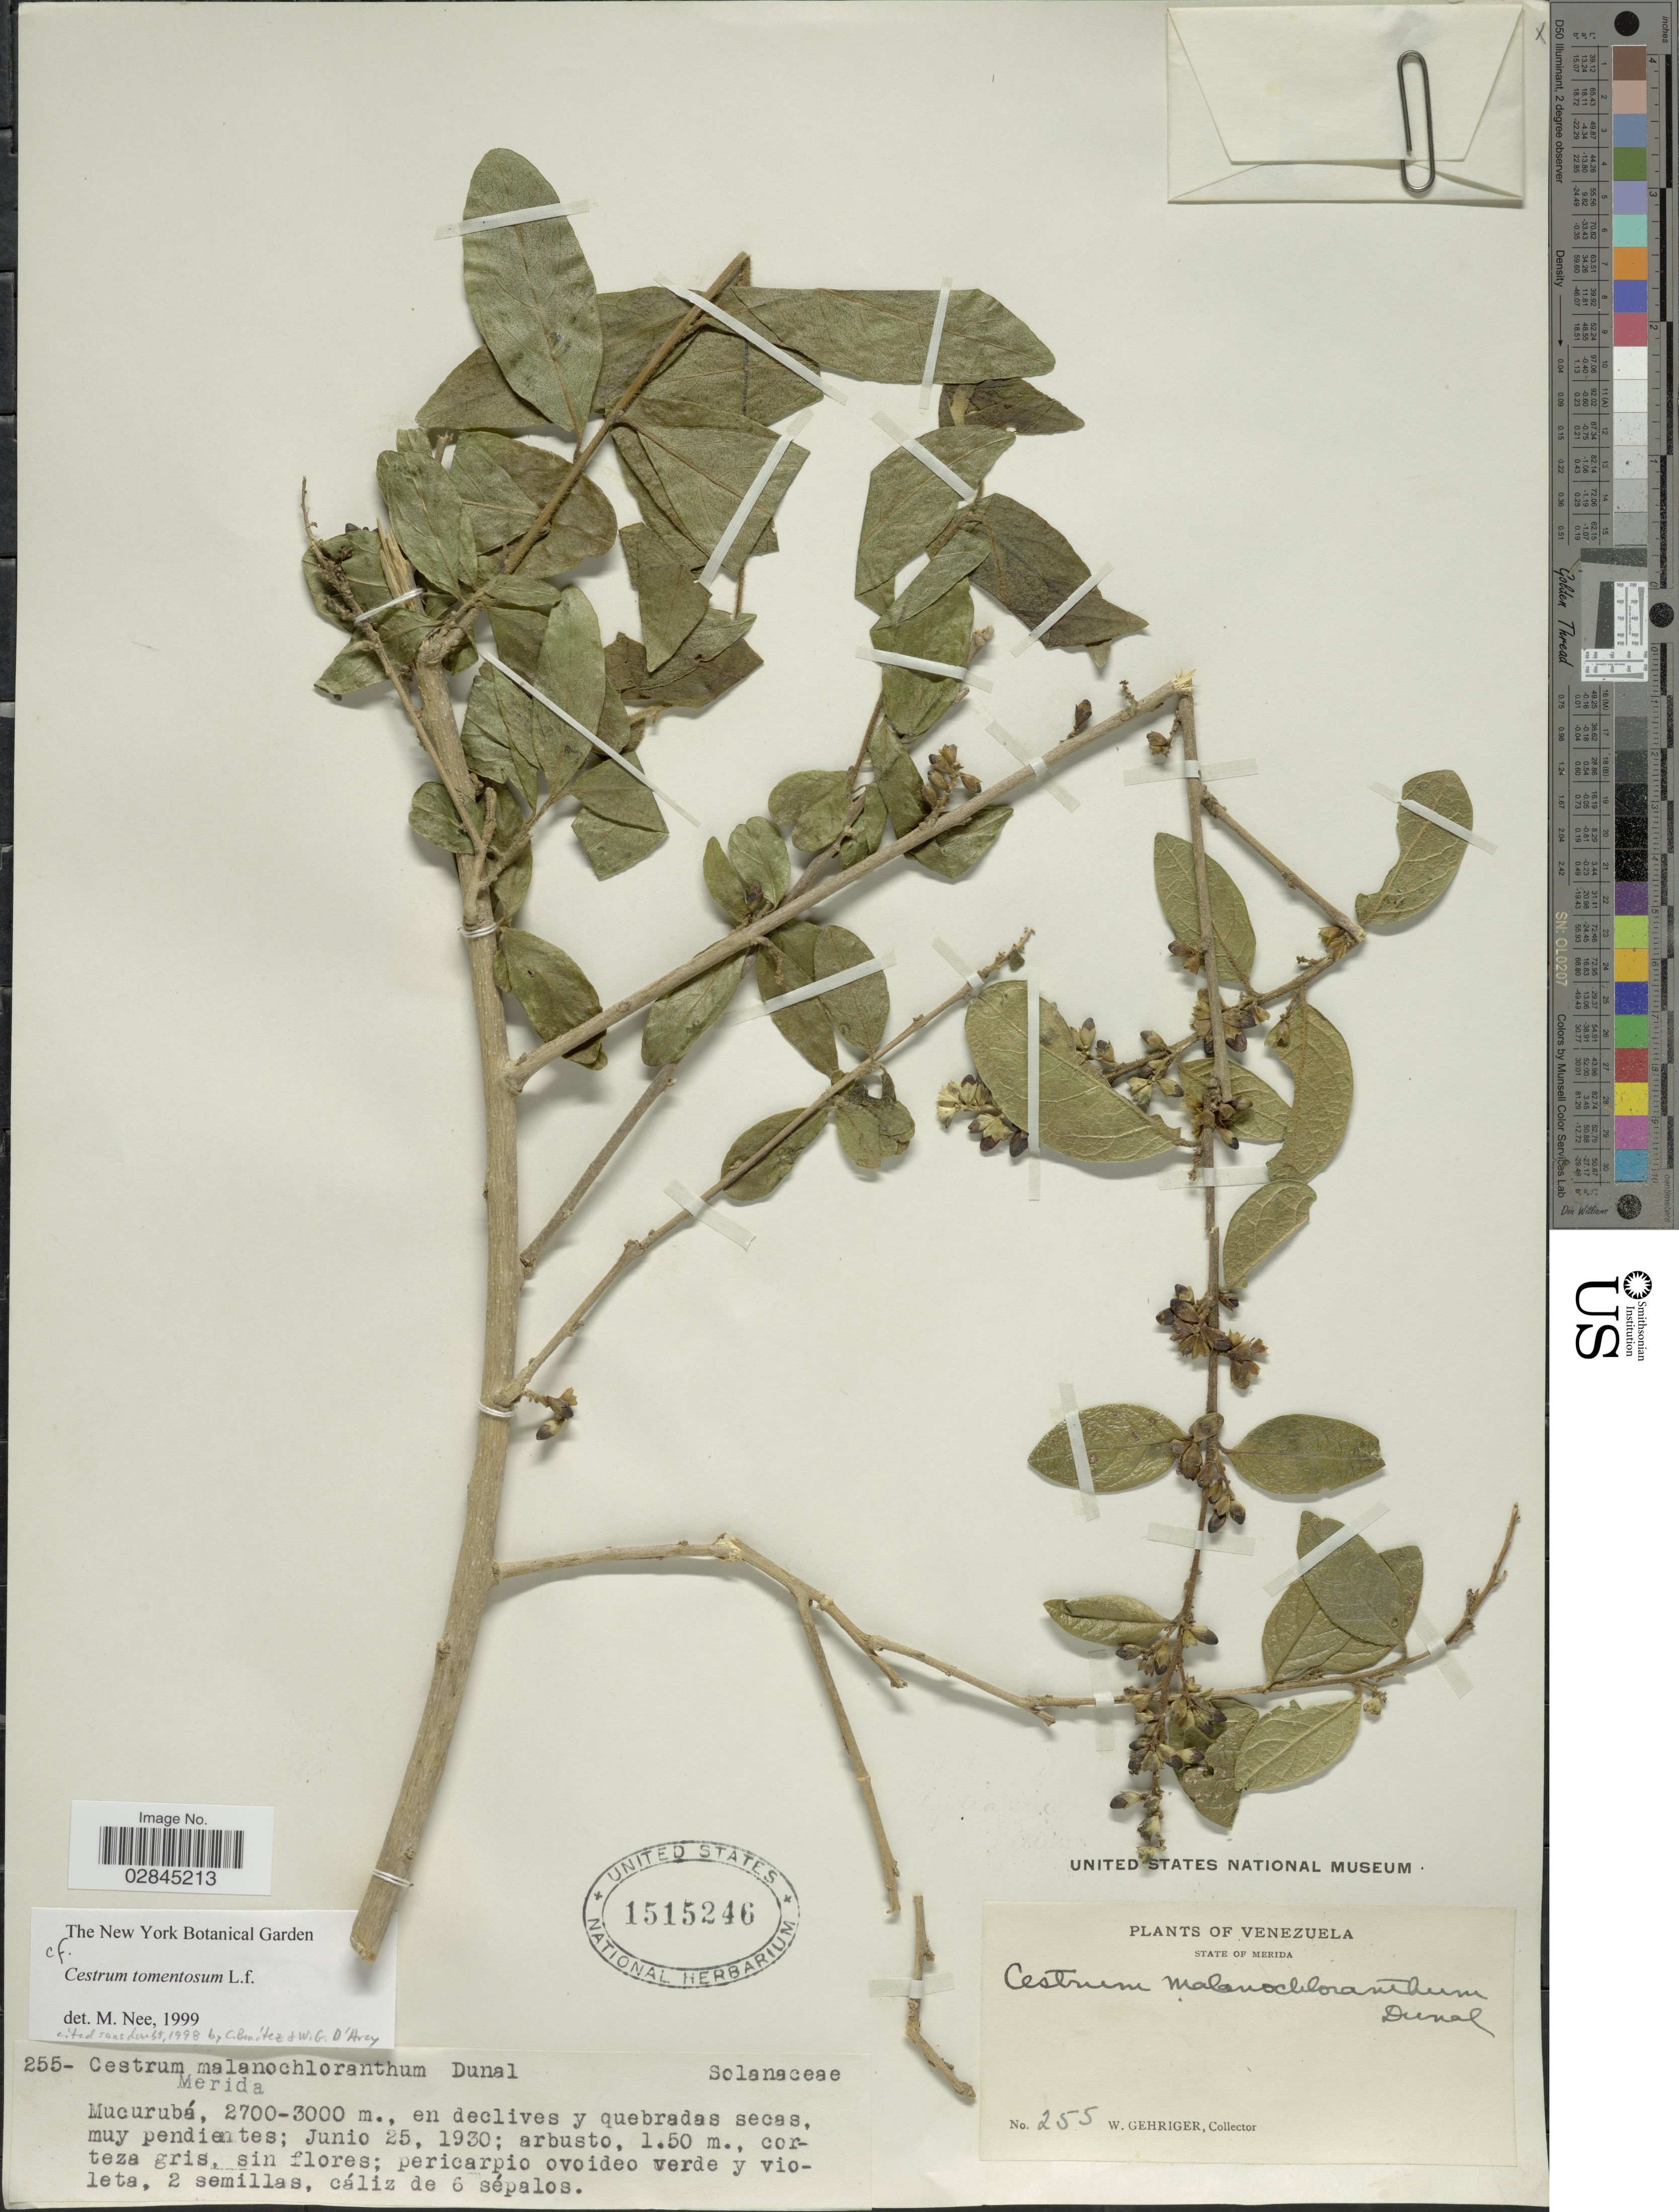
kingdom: Plantae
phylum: Tracheophyta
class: Magnoliopsida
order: Solanales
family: Solanaceae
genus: Cestrum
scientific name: Cestrum tomentosum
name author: L. f.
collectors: W. Gehriger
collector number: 255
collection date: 1930-06-25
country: Venezuela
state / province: Mérida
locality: Mucurubá.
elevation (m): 2700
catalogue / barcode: US 1515246